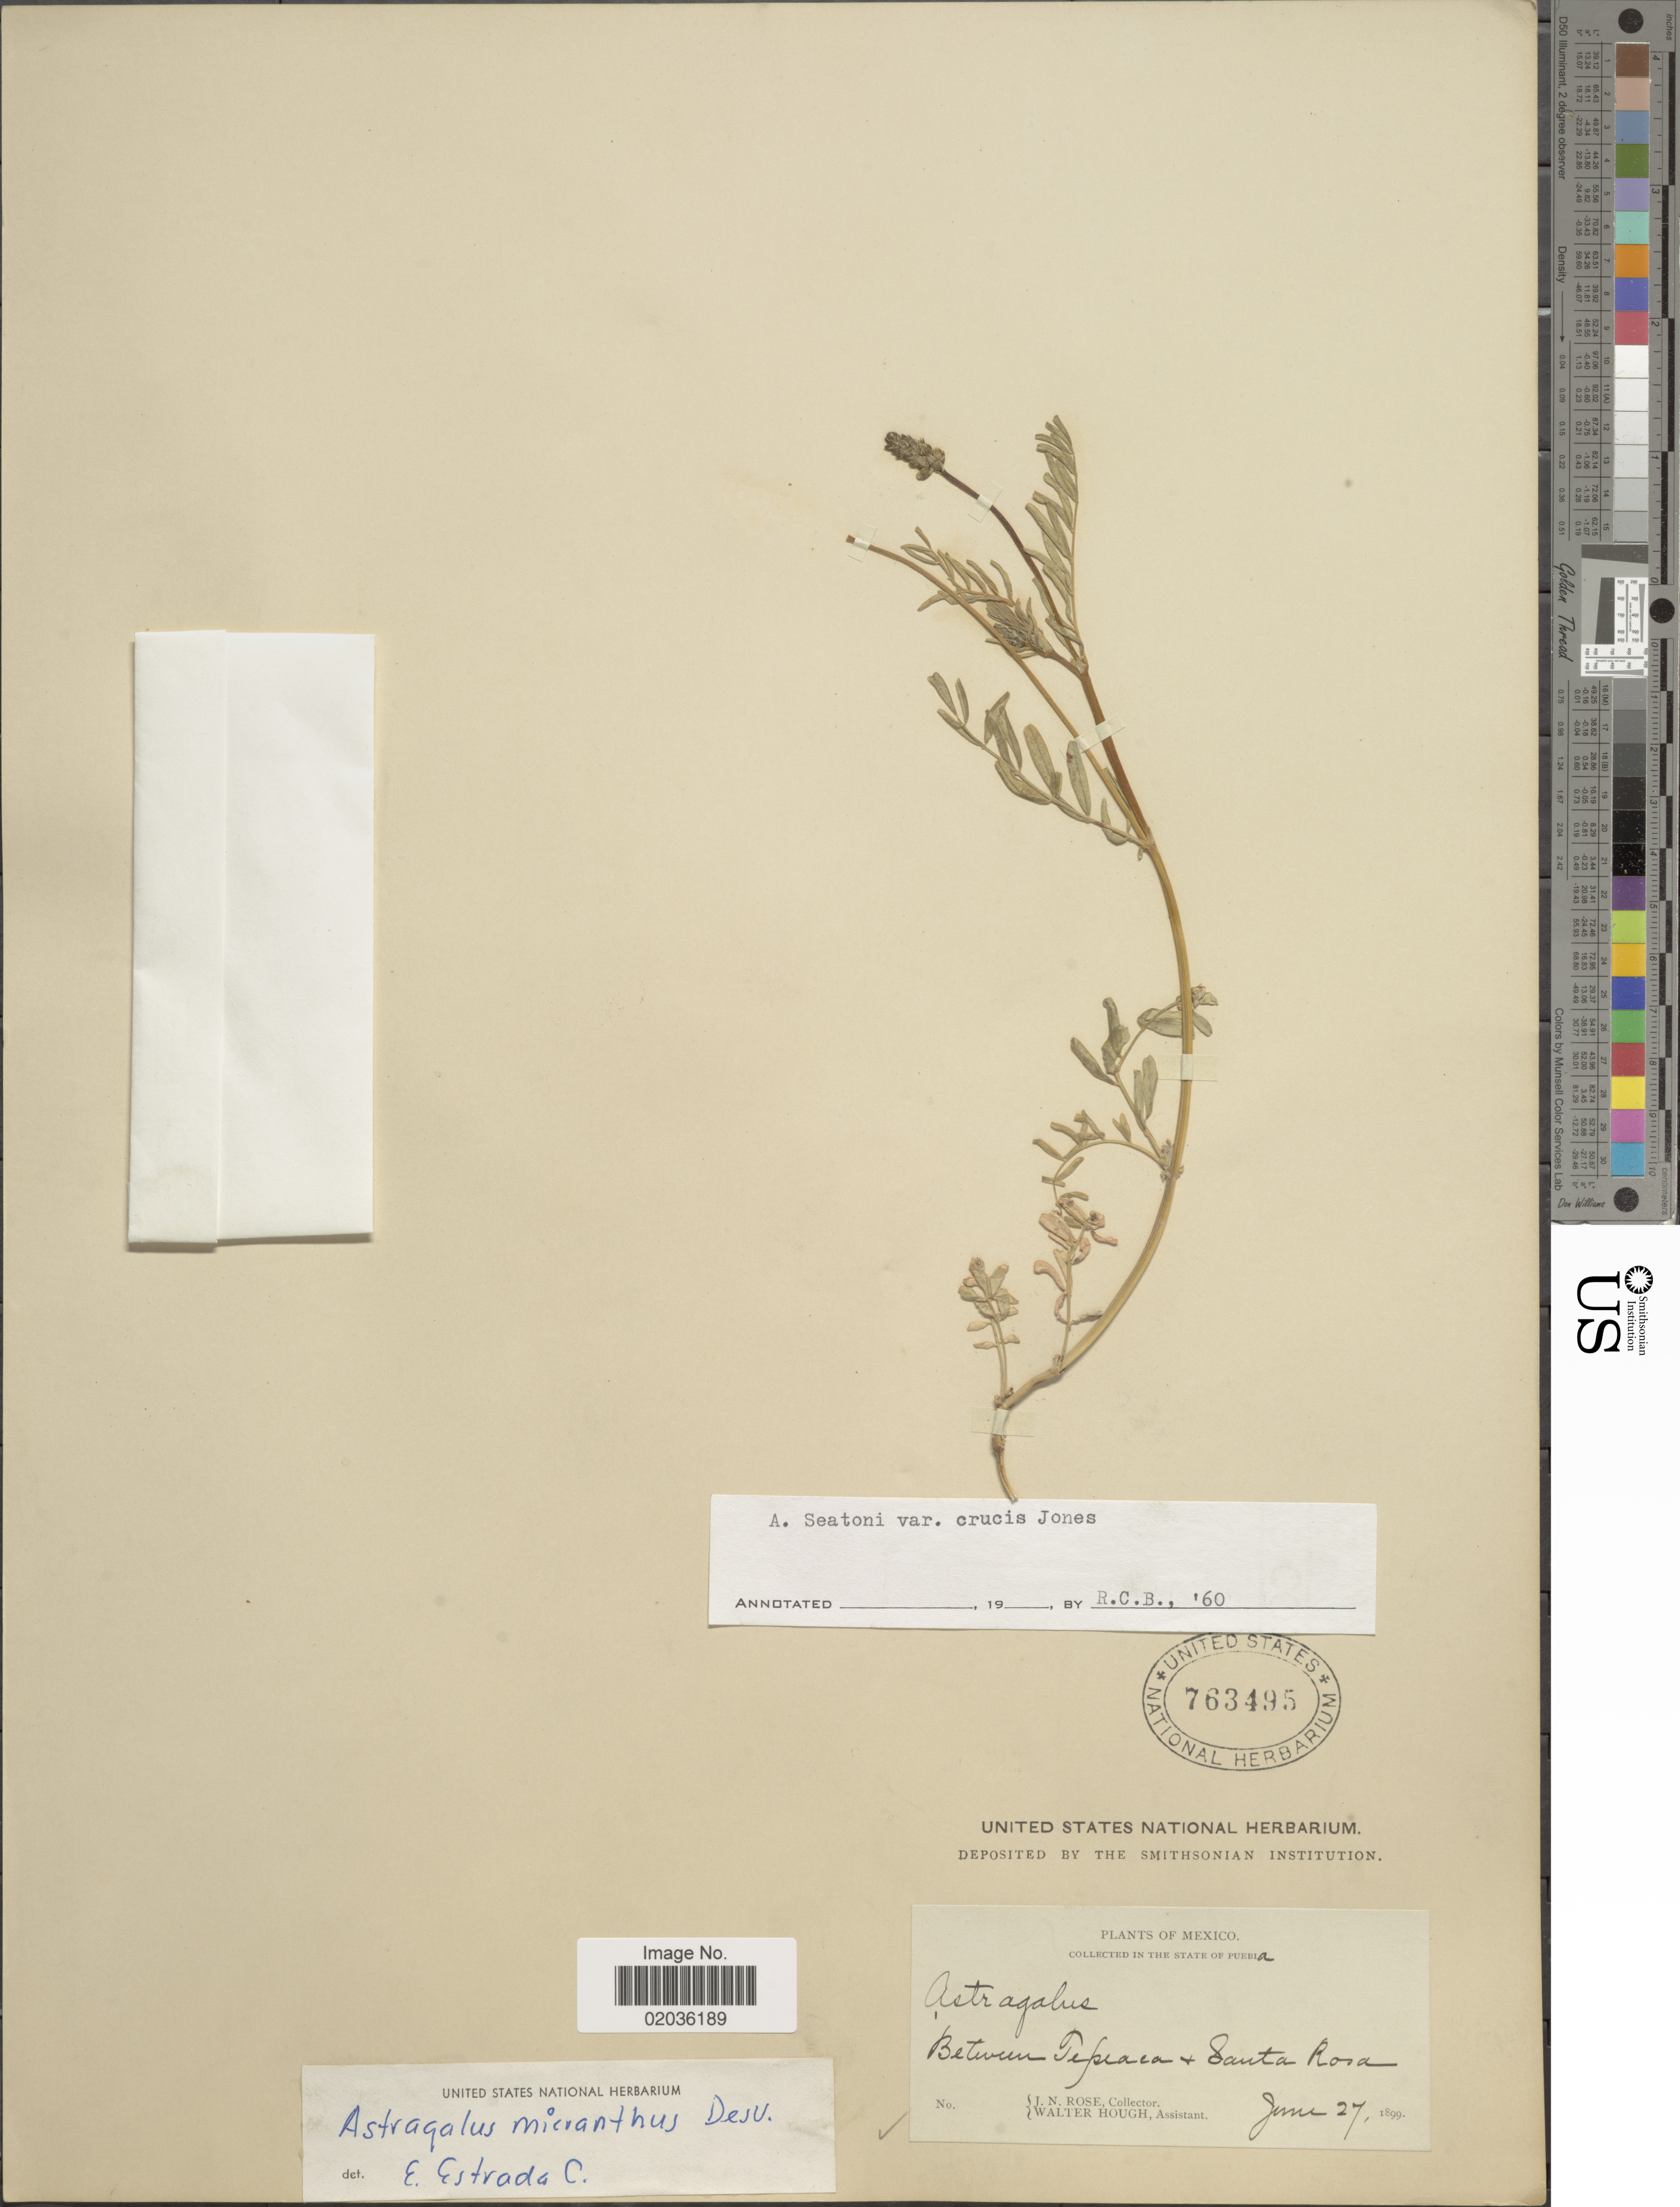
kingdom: Plantae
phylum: Tracheophyta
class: Magnoliopsida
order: Fabales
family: Fabaceae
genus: Astragalus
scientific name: Astragalus micranthus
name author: Desv.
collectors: J. N. Rose & W. Hough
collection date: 1899-06-27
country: Mexico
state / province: Puebla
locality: Between Tepeaca + Santa Rosa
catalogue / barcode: US 763495